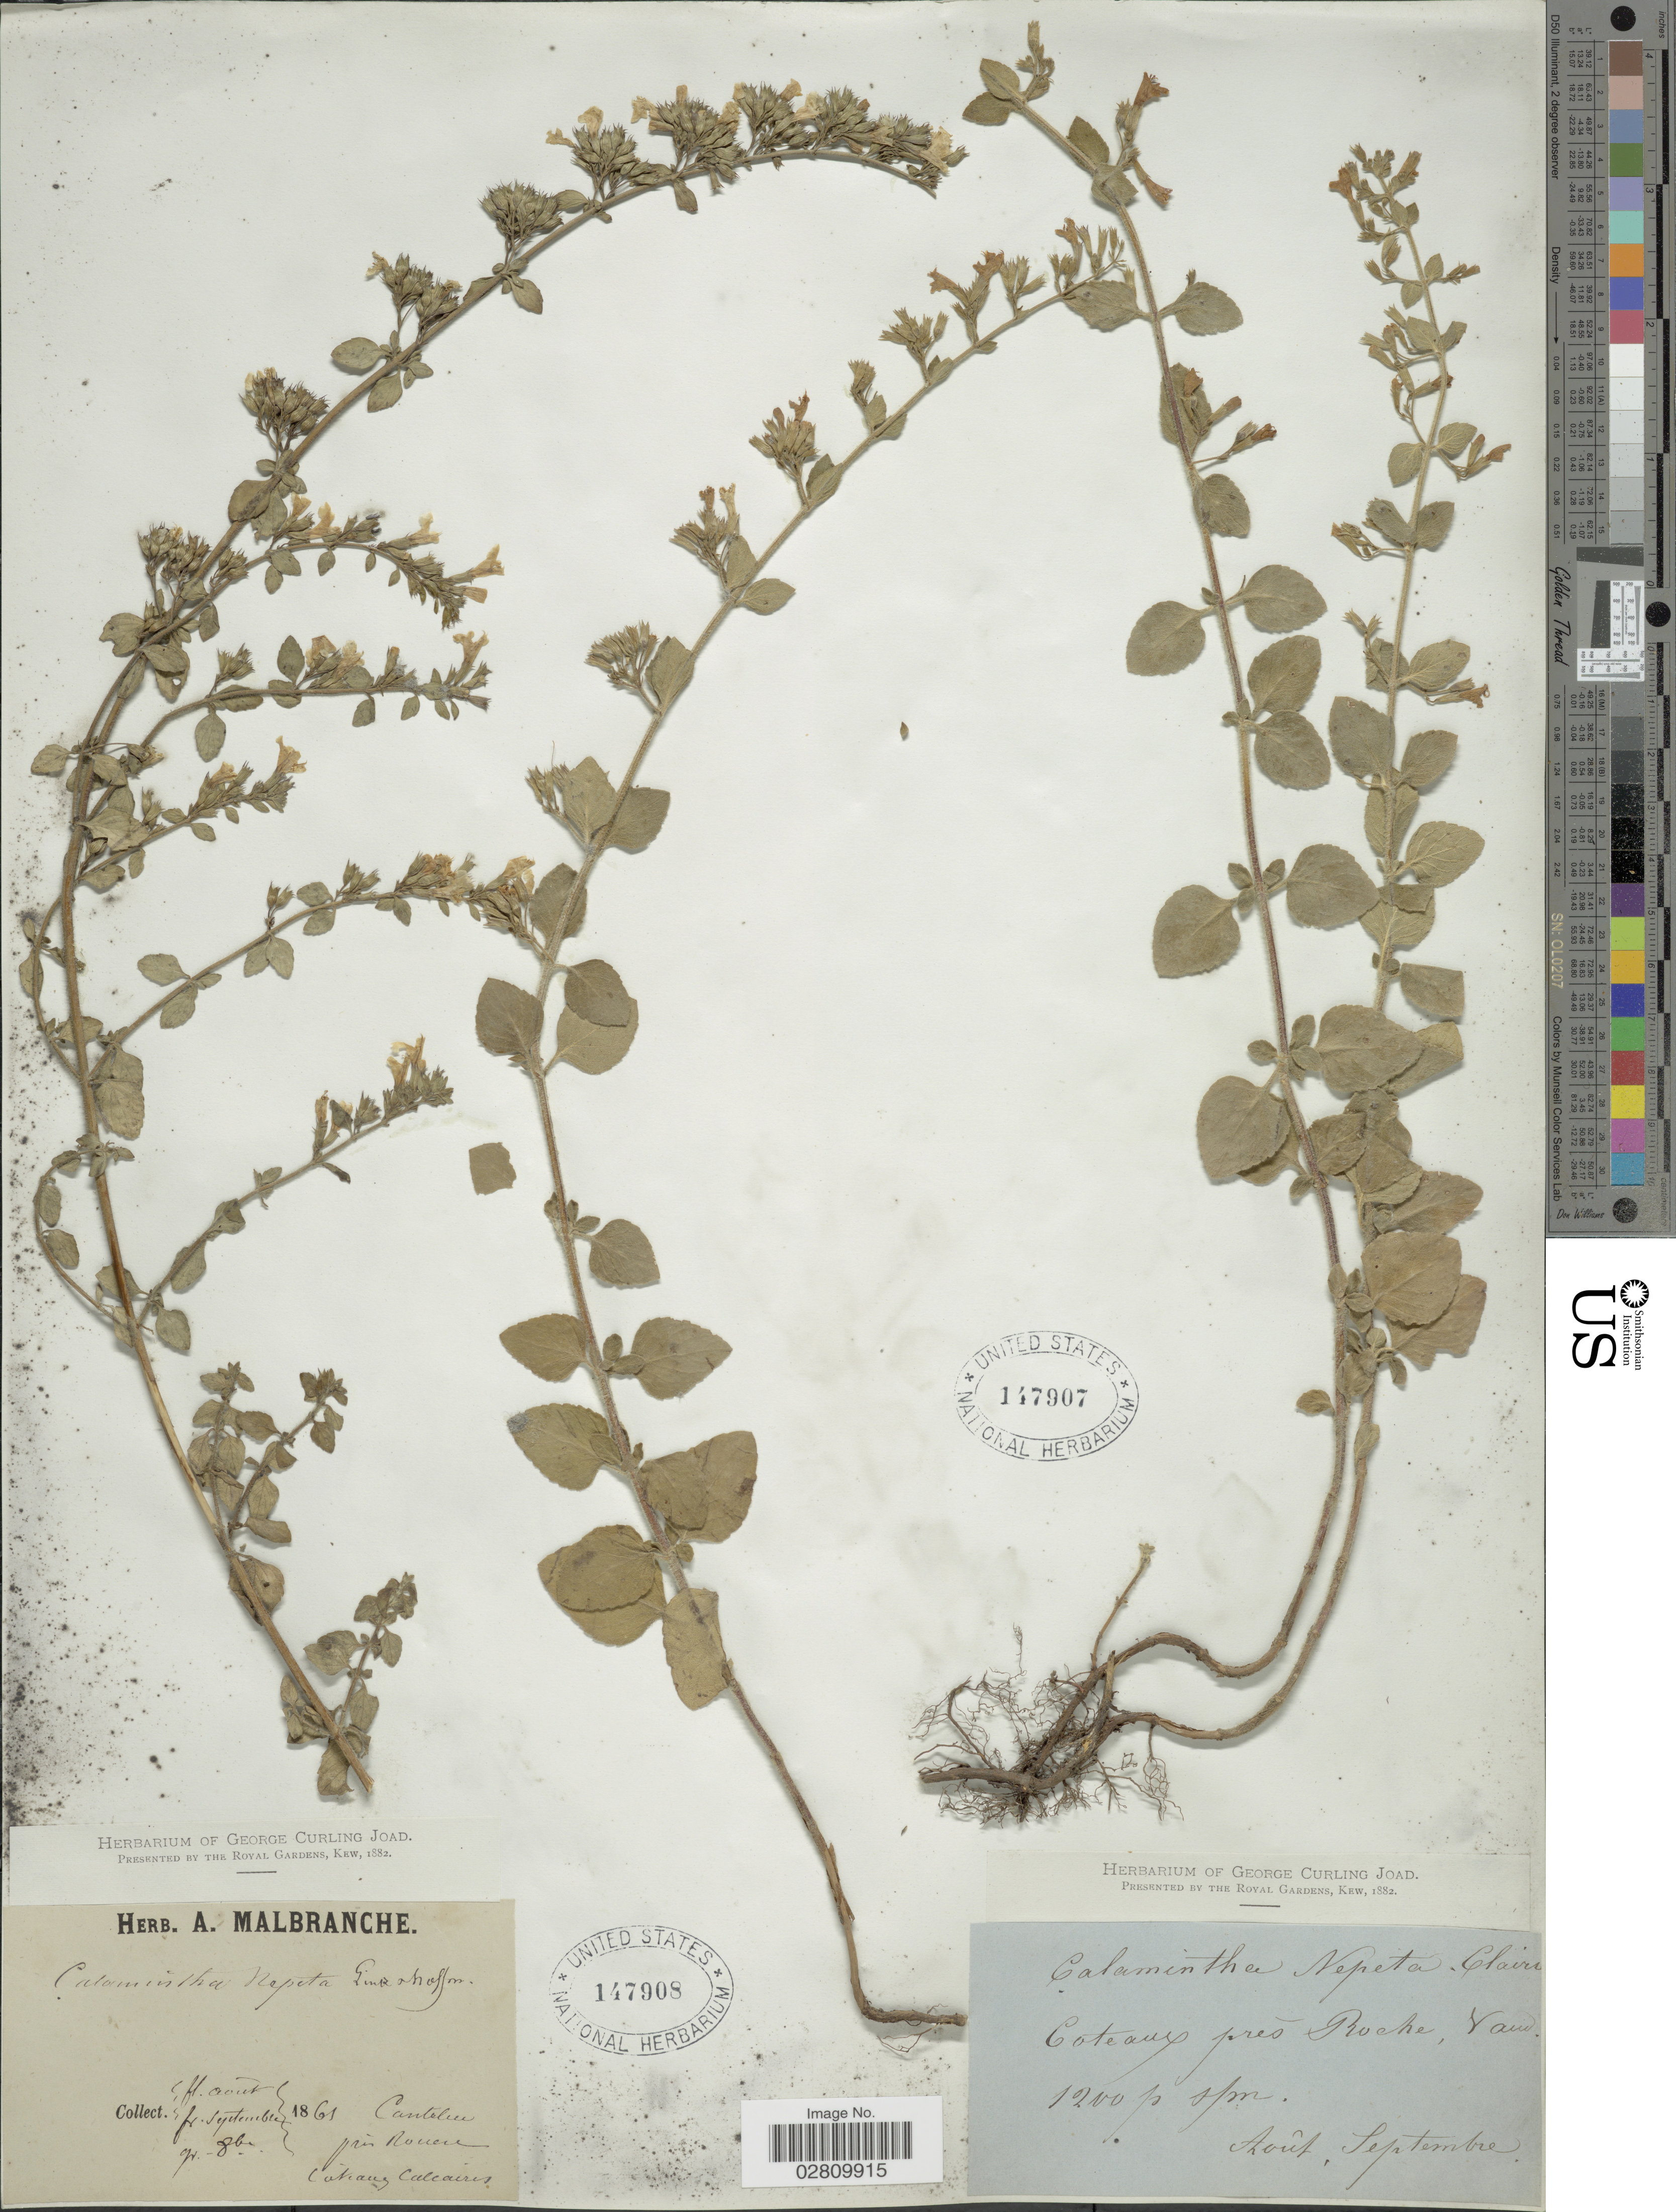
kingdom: Plantae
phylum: Tracheophyta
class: Magnoliopsida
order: Lamiales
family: Lamiaceae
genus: Clinopodium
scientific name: Clinopodium nepeta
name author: (L.) Kuntze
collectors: Ex herb. A. Malbranche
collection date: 1861-08/1861-10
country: France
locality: Canteleu, près Rouen. Cateaus Calcaires. [interpreted]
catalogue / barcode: US 147908